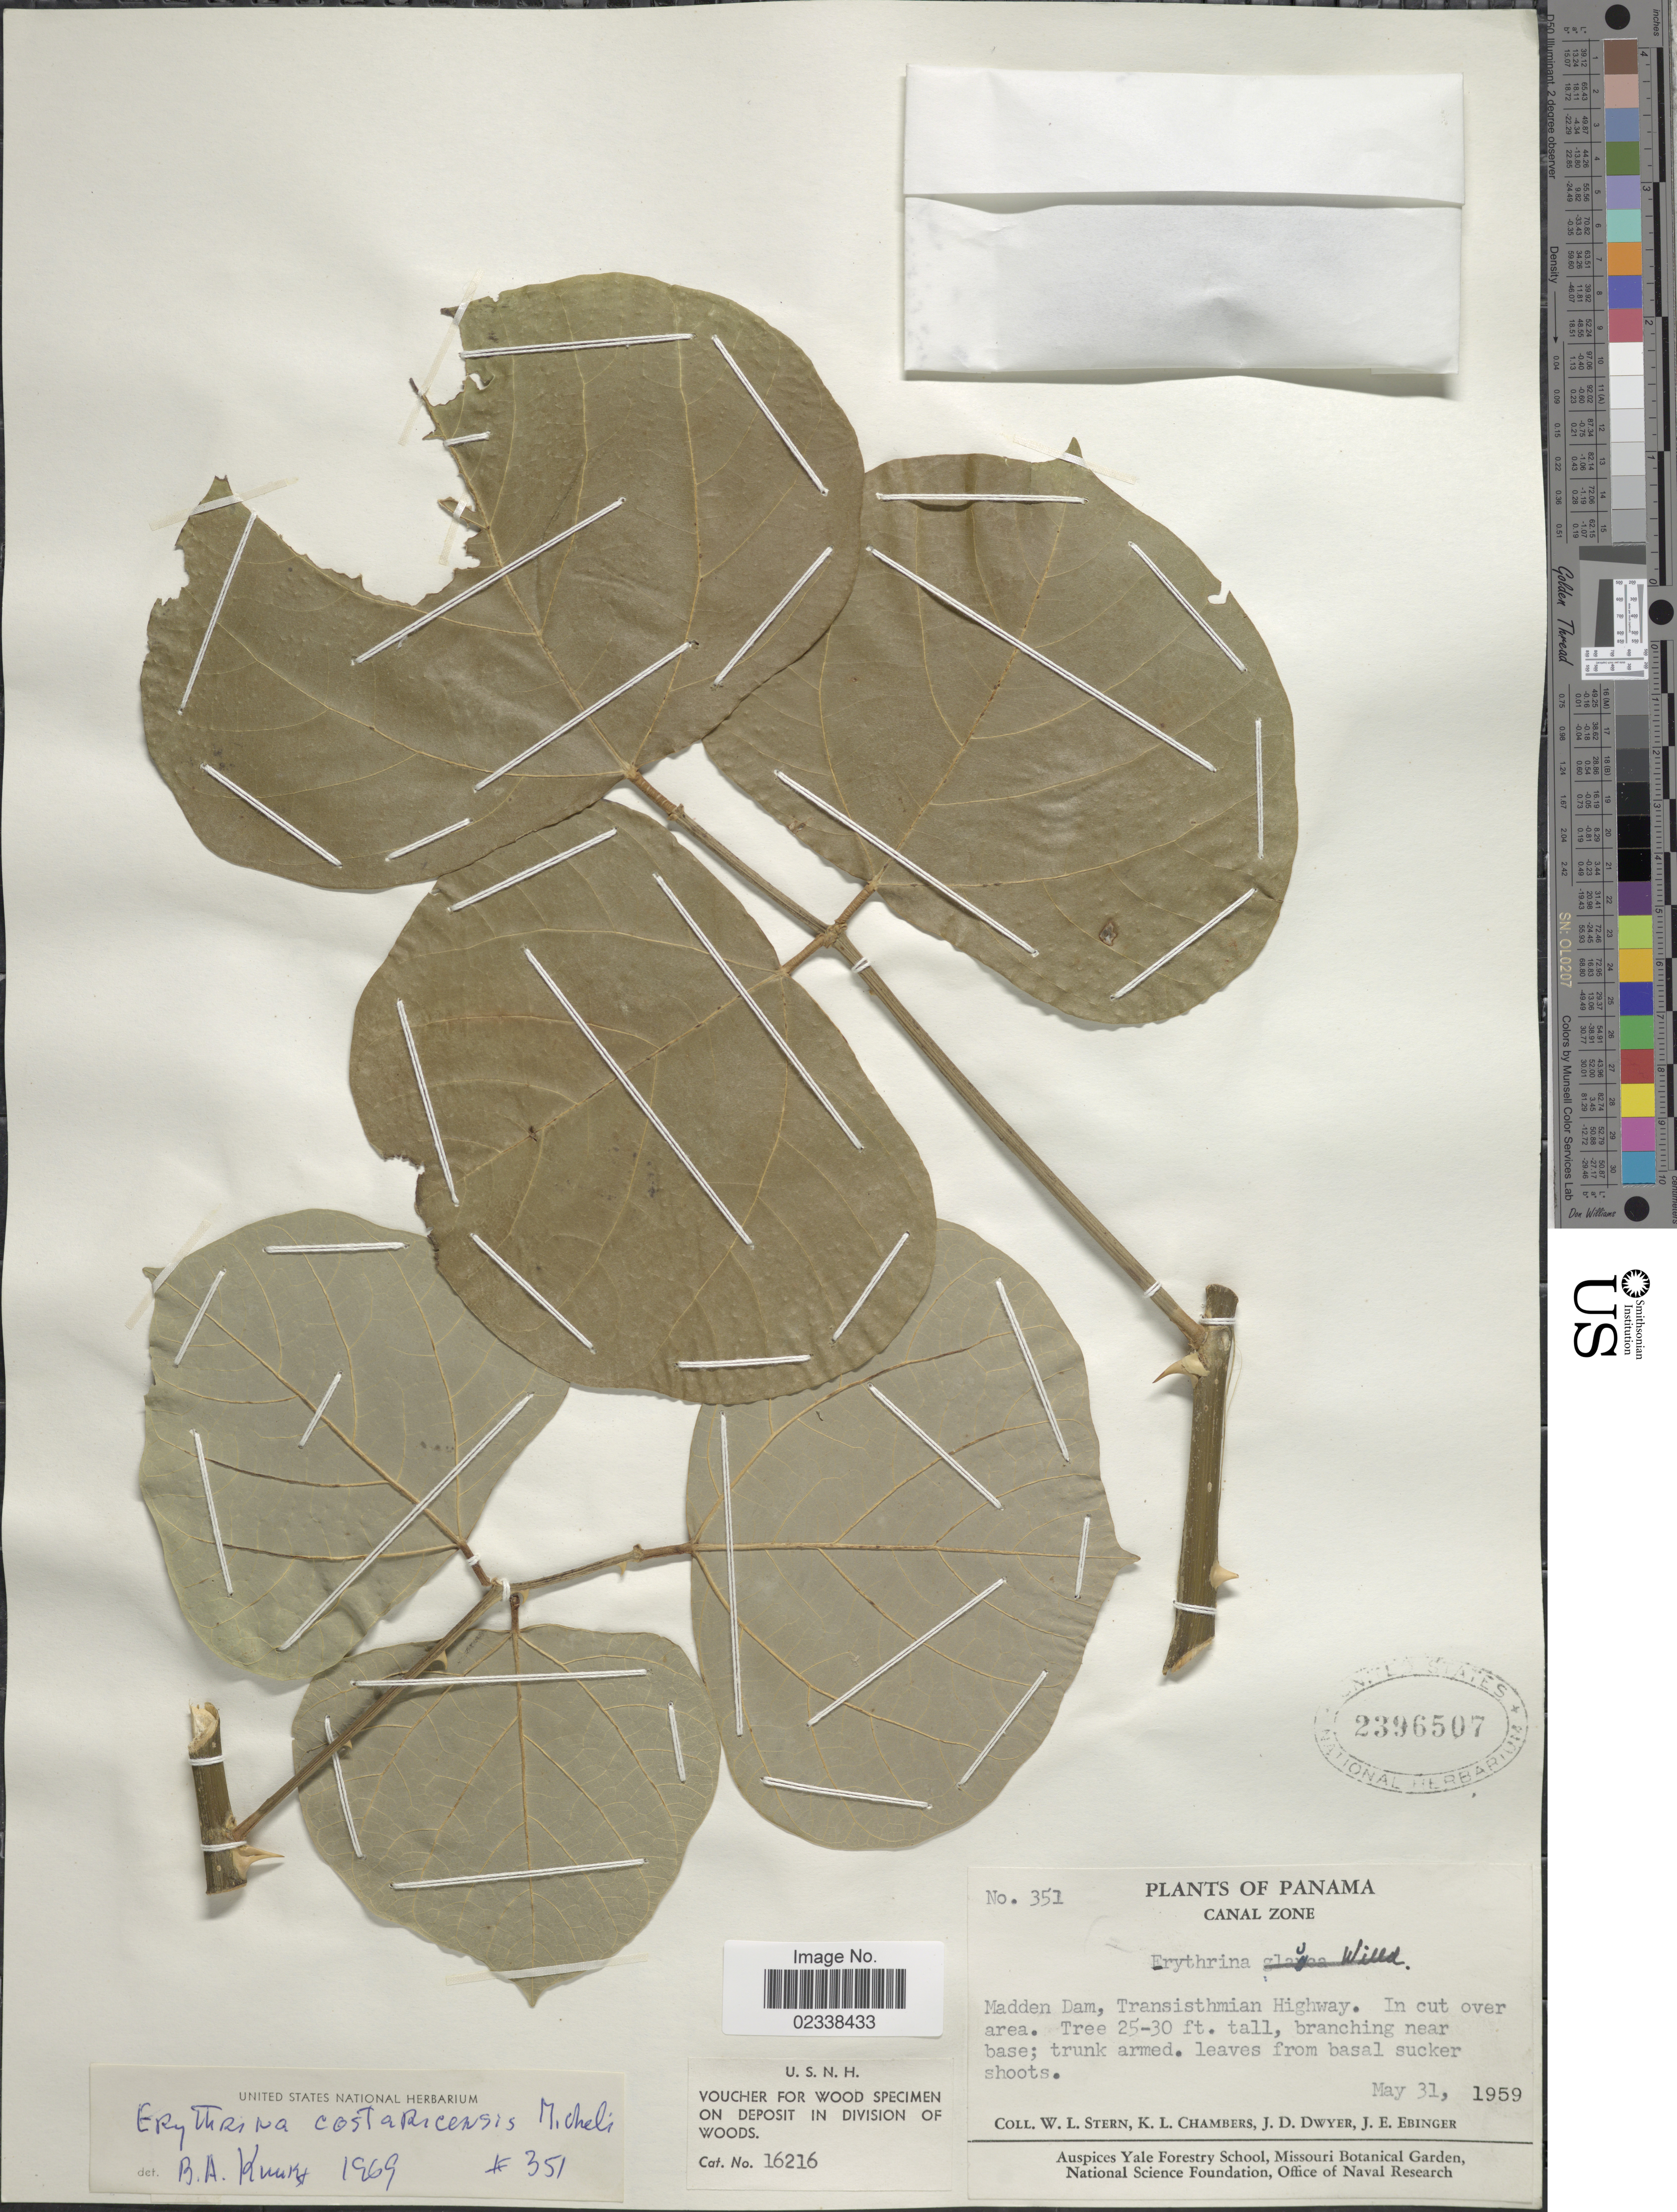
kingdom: Plantae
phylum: Tracheophyta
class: Magnoliopsida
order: Fabales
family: Fabaceae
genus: Erythrina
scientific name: Erythrina costaricensis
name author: Micheli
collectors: W. L. Stern, K. Chambers, J. D. Dwyer & J. Ebinger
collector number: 351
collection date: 1959-05-31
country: Panama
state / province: Colón / Panamá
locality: Canal Zone, Madden Dam, Transisthmian Highway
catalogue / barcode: US 2396507